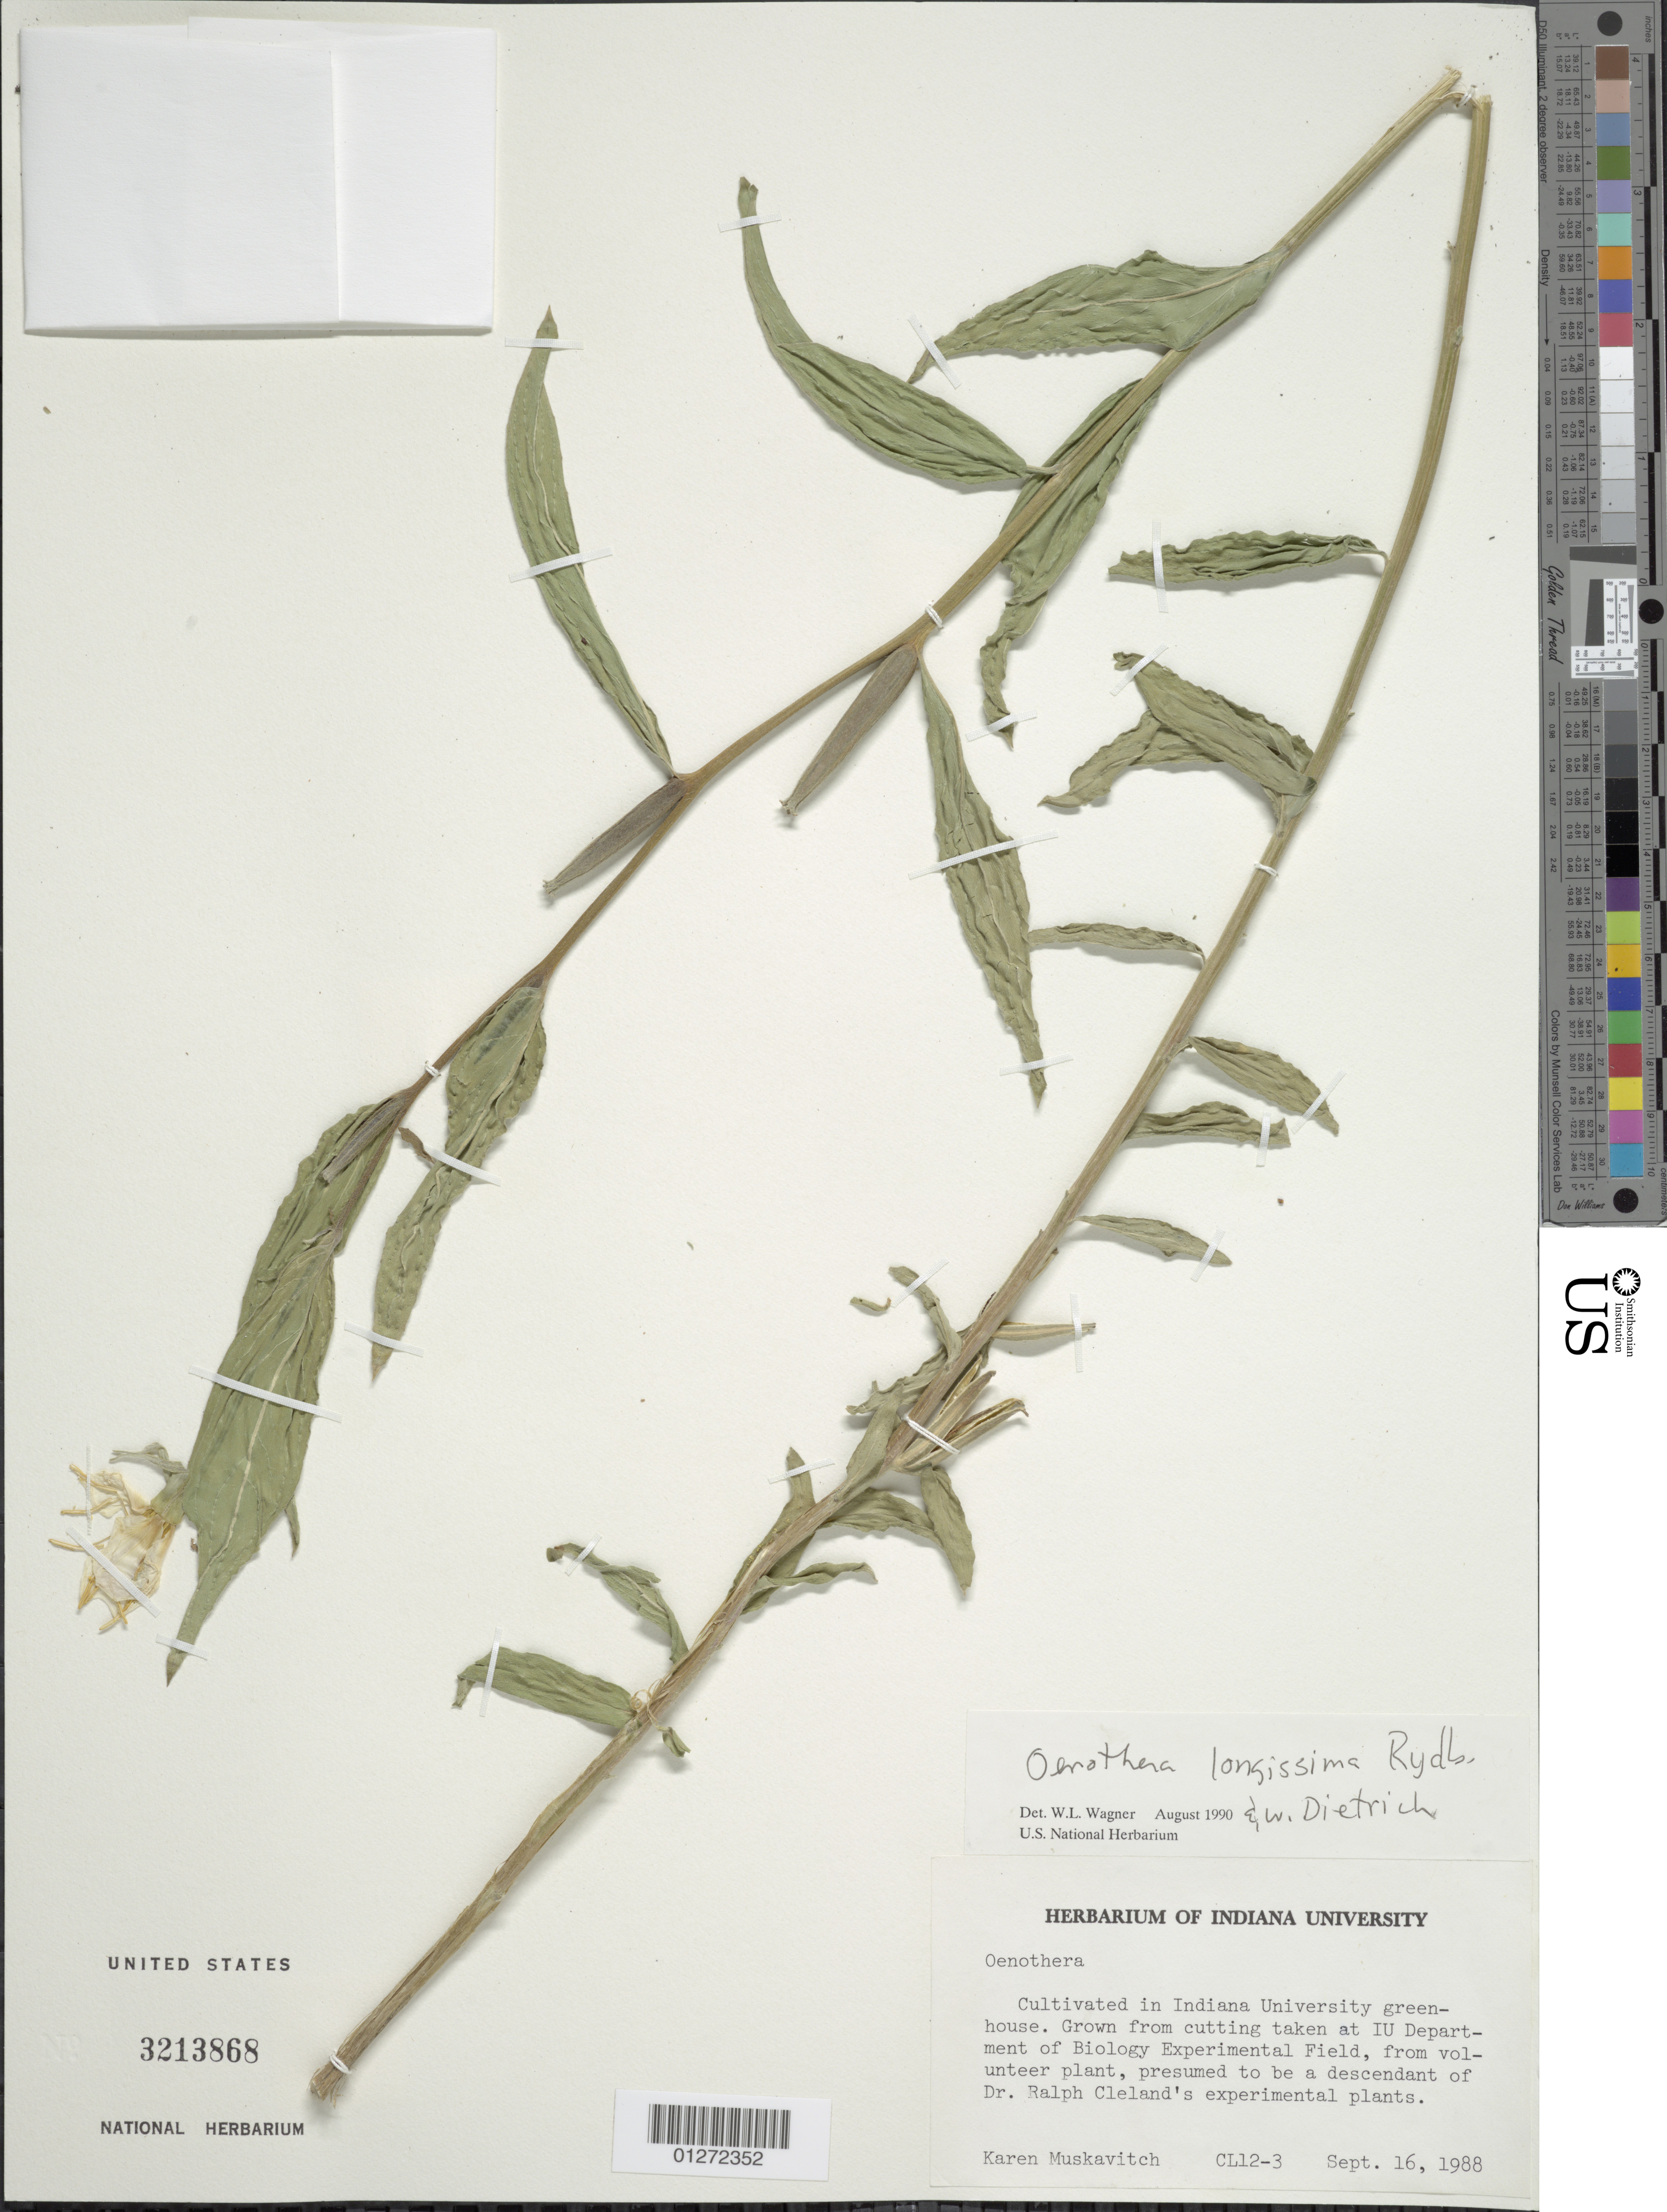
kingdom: Plantae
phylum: Tracheophyta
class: Magnoliopsida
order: Myrtales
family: Onagraceae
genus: Oenothera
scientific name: Oenothera longissima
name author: Rydb.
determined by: Wagner, W. L., (BOT), Smithsonian Institution - National Museum of Natural History (UNITED STATES)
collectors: K. Muskavitch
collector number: CL12-3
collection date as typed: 16 Sep 1988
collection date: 1988-09-16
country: United States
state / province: Indiana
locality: IU Dept of Biology Experimental Field a volunteer plant.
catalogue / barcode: US 3213868